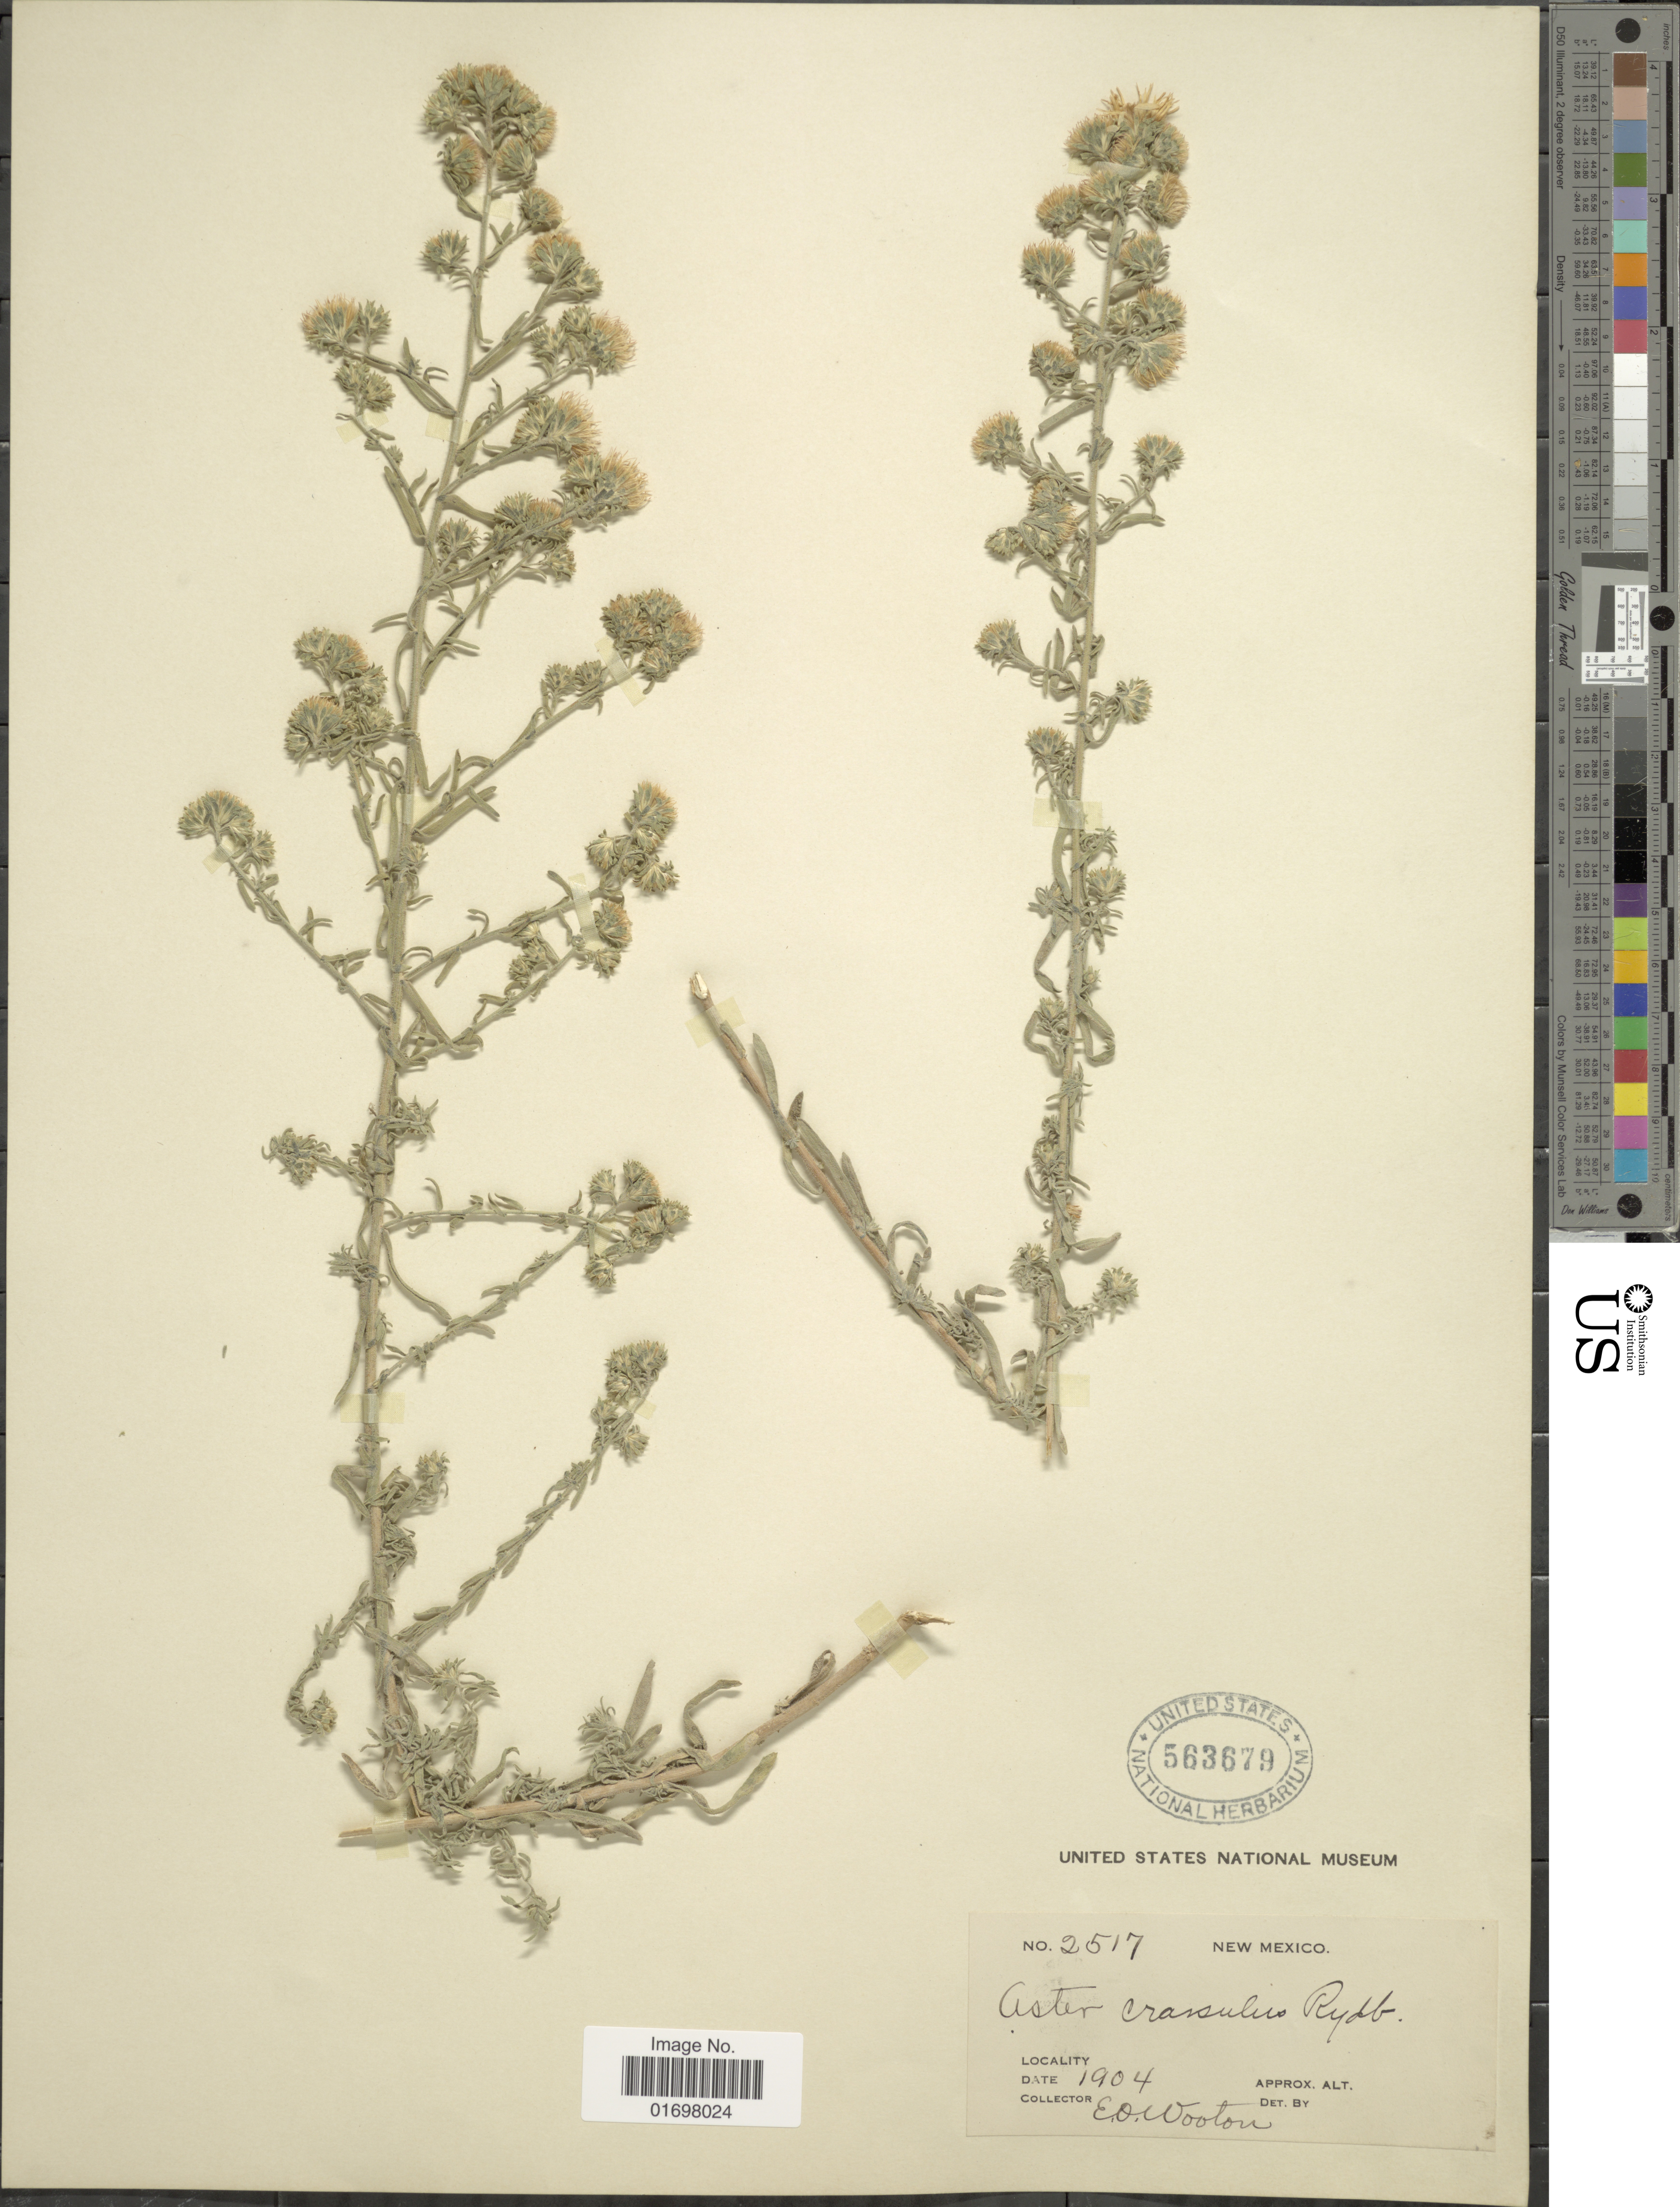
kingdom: Plantae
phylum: Tracheophyta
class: Magnoliopsida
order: Asterales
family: Asteraceae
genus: Symphyotrichum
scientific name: Symphyotrichum falcatum var. commutatum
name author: (Torr. & A. Gray) G.L. Nesom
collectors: E. O. Wooton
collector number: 2517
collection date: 1904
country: United States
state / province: New Mexico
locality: New Mexico.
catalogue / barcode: US 563679